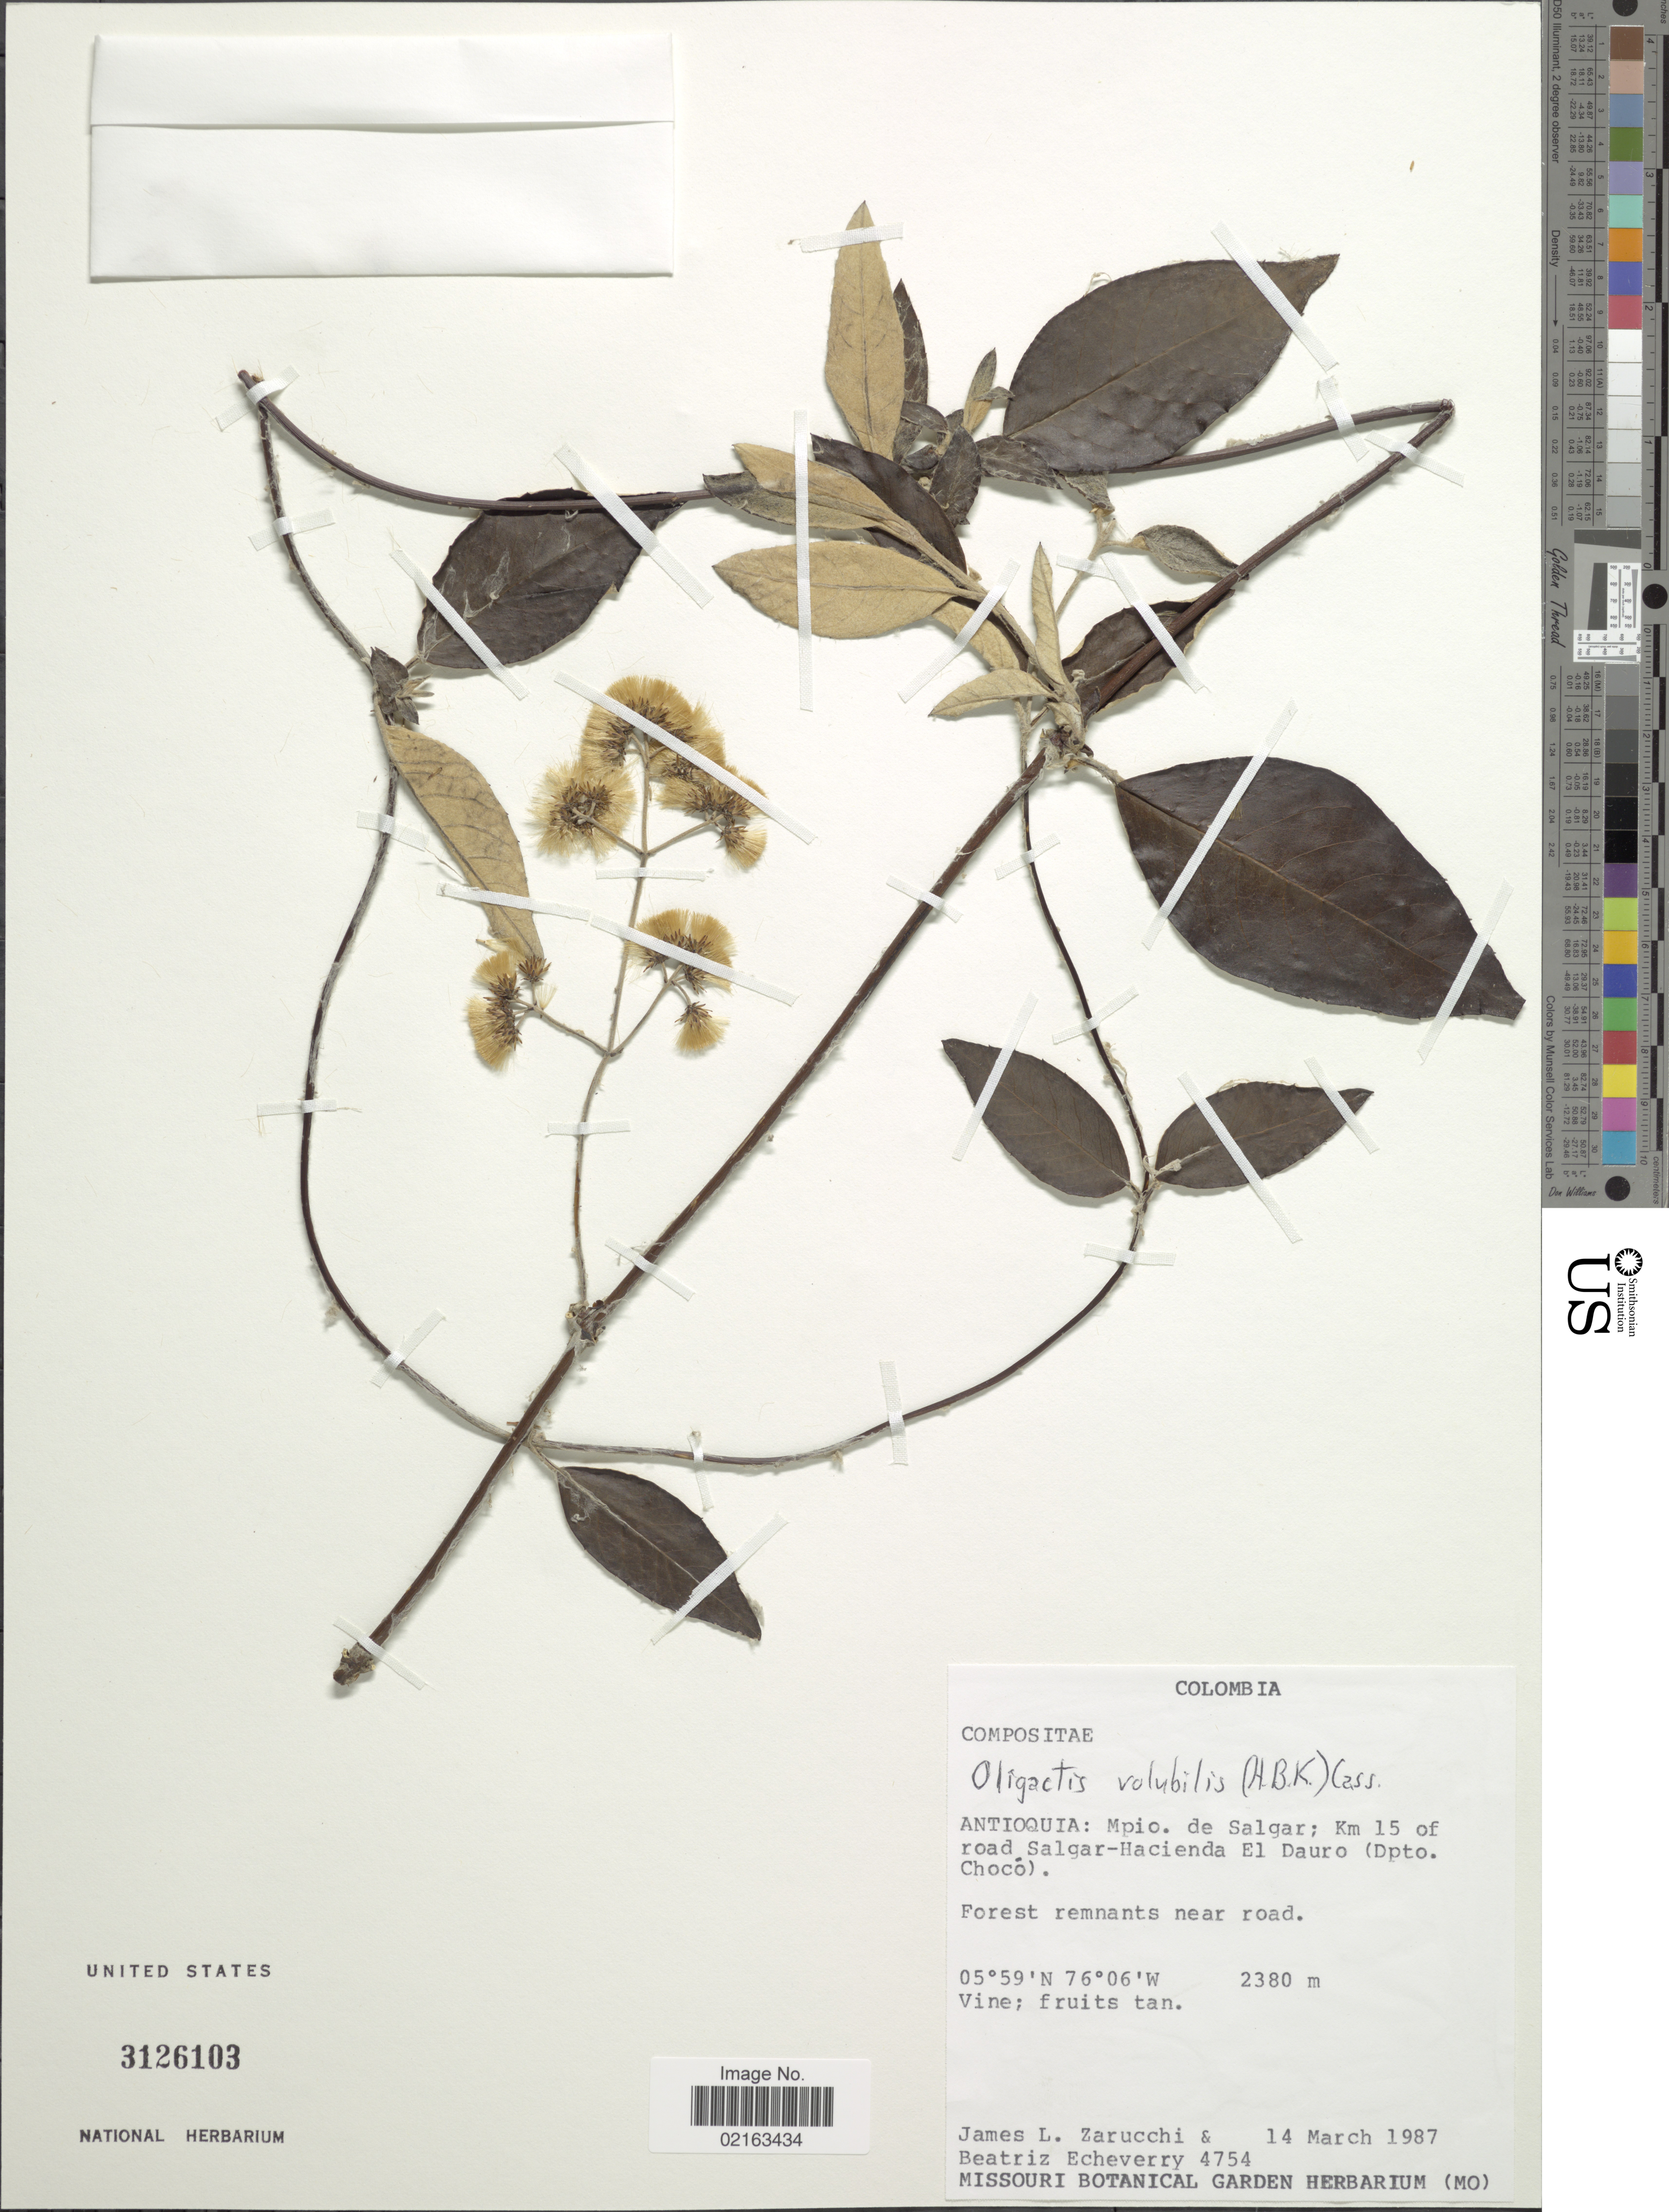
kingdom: Plantae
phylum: Tracheophyta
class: Magnoliopsida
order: Asterales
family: Asteraceae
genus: Oligactis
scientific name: Oligactis volubilis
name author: (Kunth) Cass.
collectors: J. L. Zarucchi & B. Echeverry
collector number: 4754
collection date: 1987-03-14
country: Colombia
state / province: Antioquia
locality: Antioquia: Mpio. de Salgar; Km 15 of road Salgar-Hacienda El Dauro (Dpto. Chocó)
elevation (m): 2380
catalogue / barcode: US 3126103